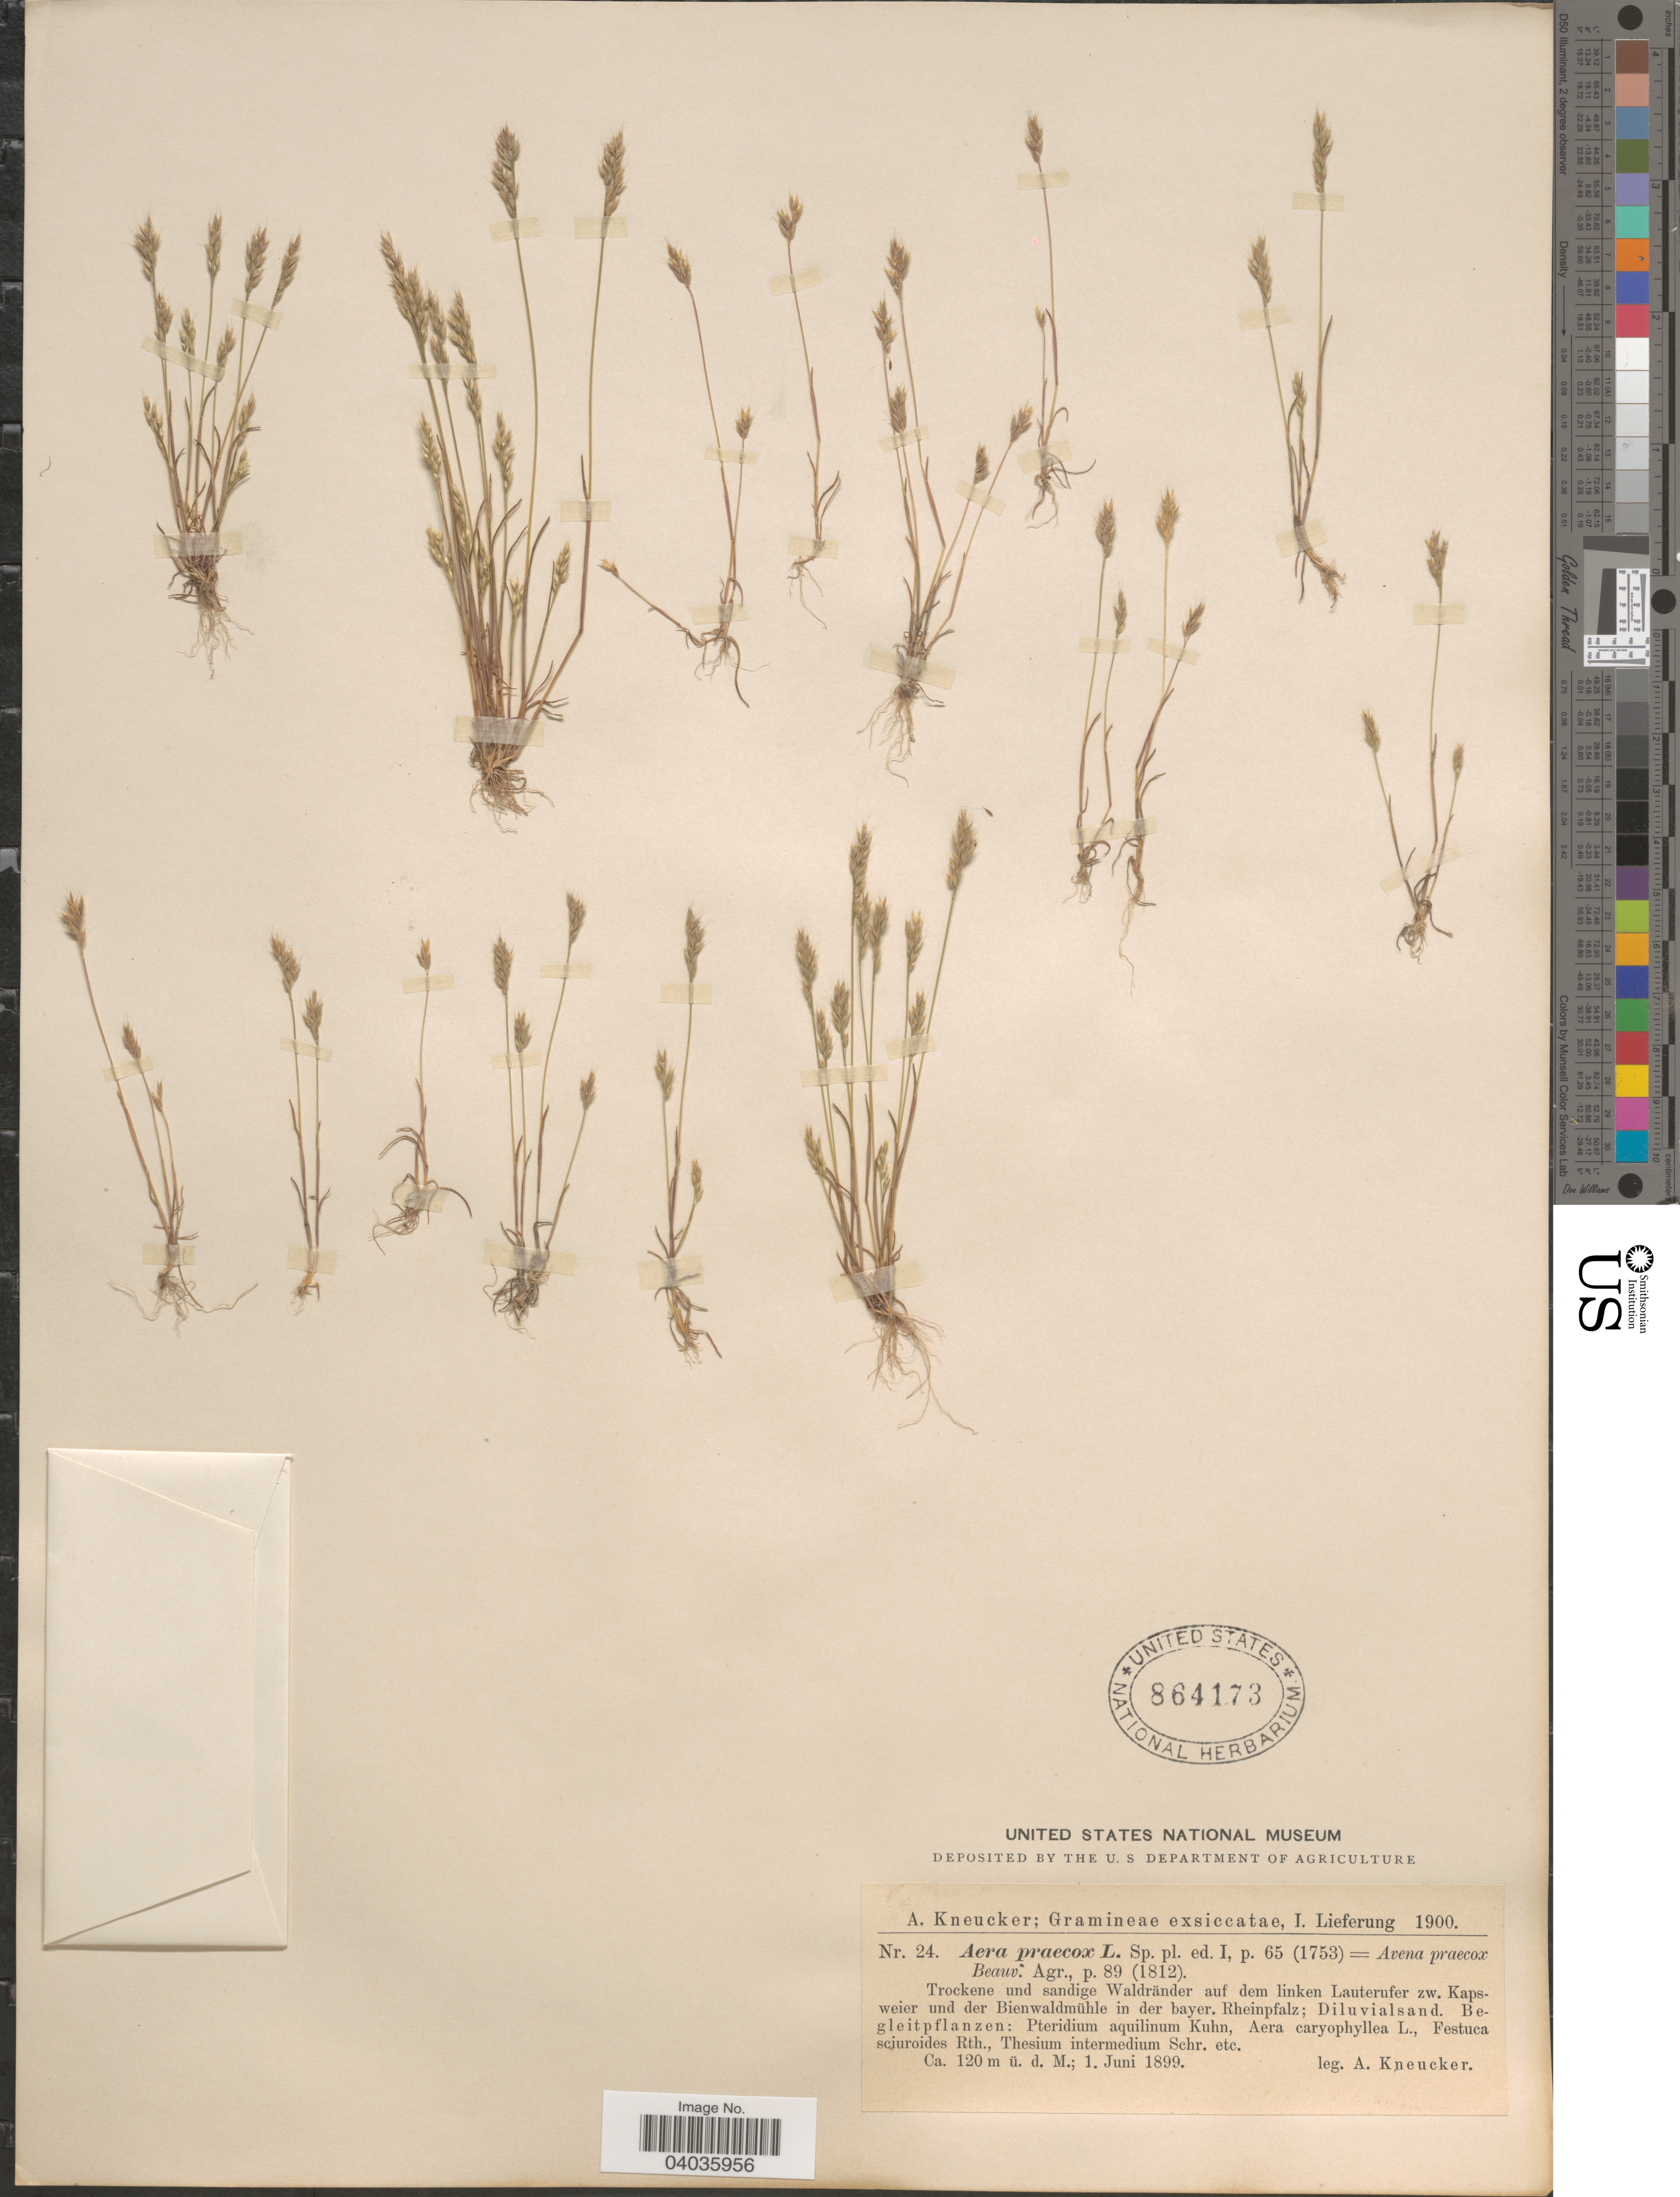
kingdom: Plantae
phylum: Tracheophyta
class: Liliopsida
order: Poales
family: Poaceae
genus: Aira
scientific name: Aira praecox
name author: L.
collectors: A. Kneucker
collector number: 24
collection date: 1899-06-01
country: Germany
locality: Trockene und sandige Waldränder auf dem linken Lauterufer zw. Kapsweier und der Bienwaldmühle in der bayer. Rheinpfalz; Diluvialsand.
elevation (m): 120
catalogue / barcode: US 864173